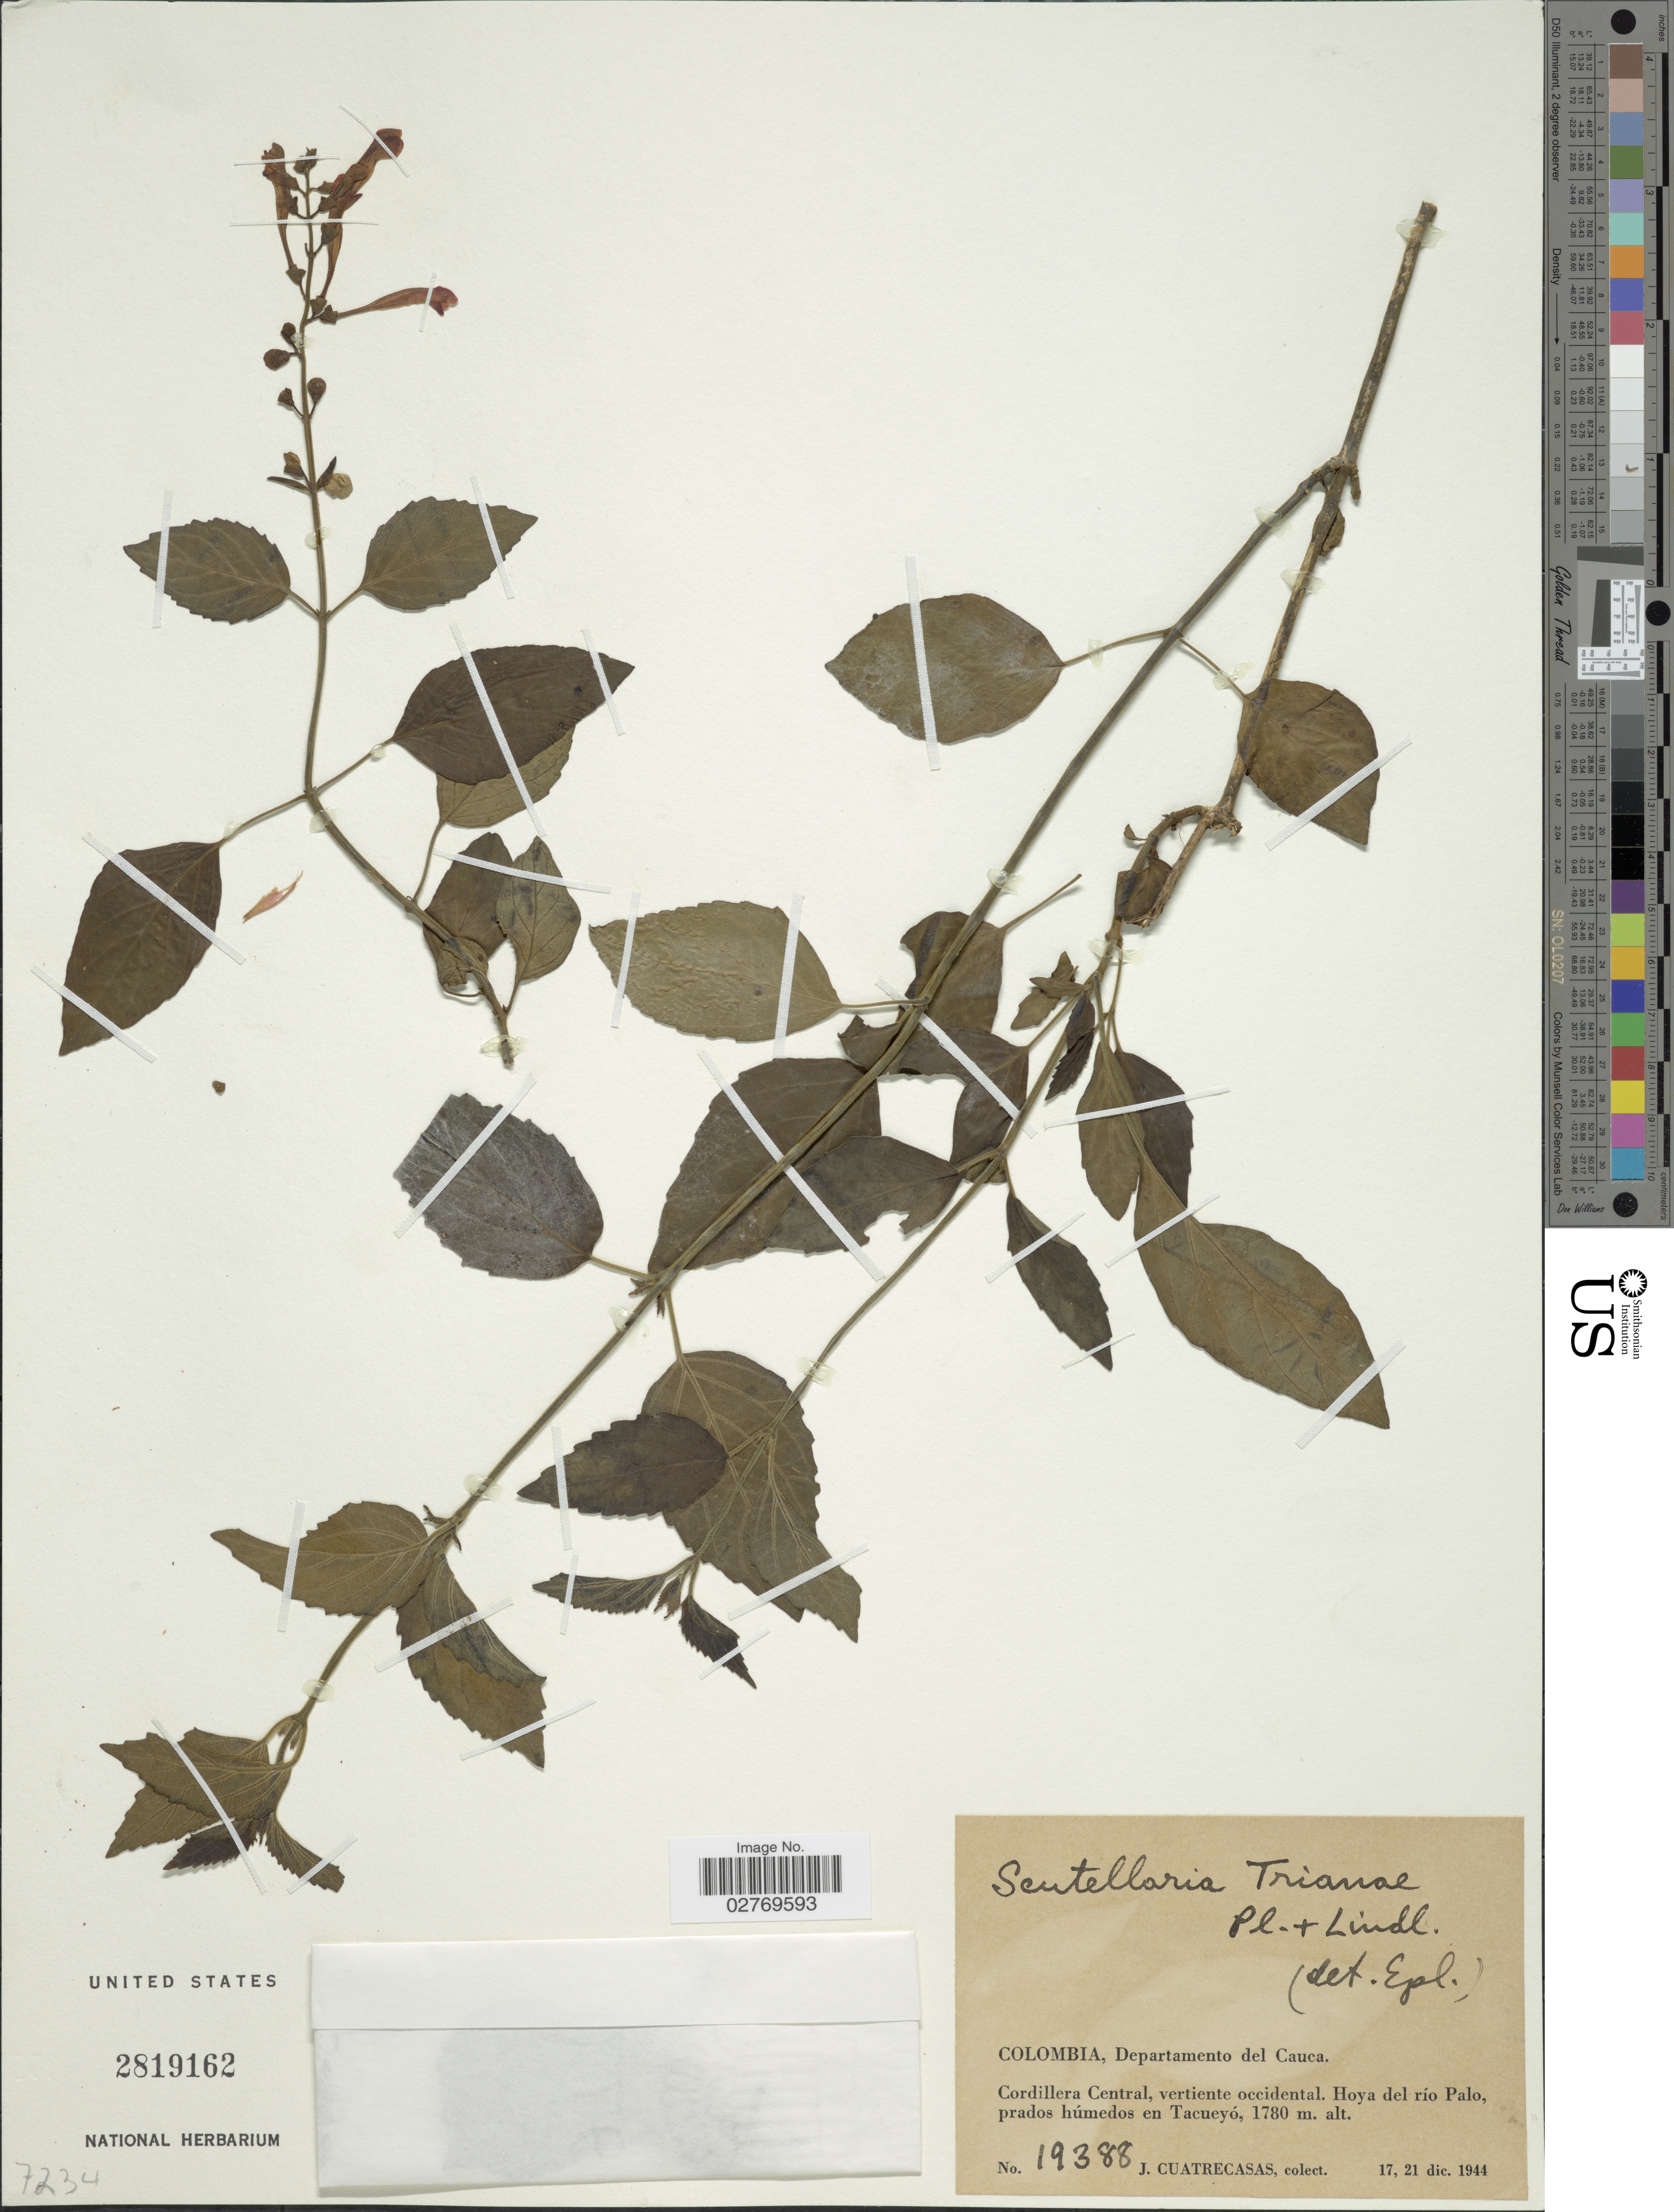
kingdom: Plantae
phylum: Tracheophyta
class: Magnoliopsida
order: Lamiales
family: Lamiaceae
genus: Scutellaria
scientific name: Scutellaria trianae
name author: Planch. & Linden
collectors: J. Cuatrecasas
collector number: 19388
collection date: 1944-12-17/1944-12-21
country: Colombia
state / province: Cauca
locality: Departmento del Cauca. Cordillera Central, vertiente occidental. Hoya del río Palo, prados húmedos en Tacueyó.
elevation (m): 1780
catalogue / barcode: US 2819162